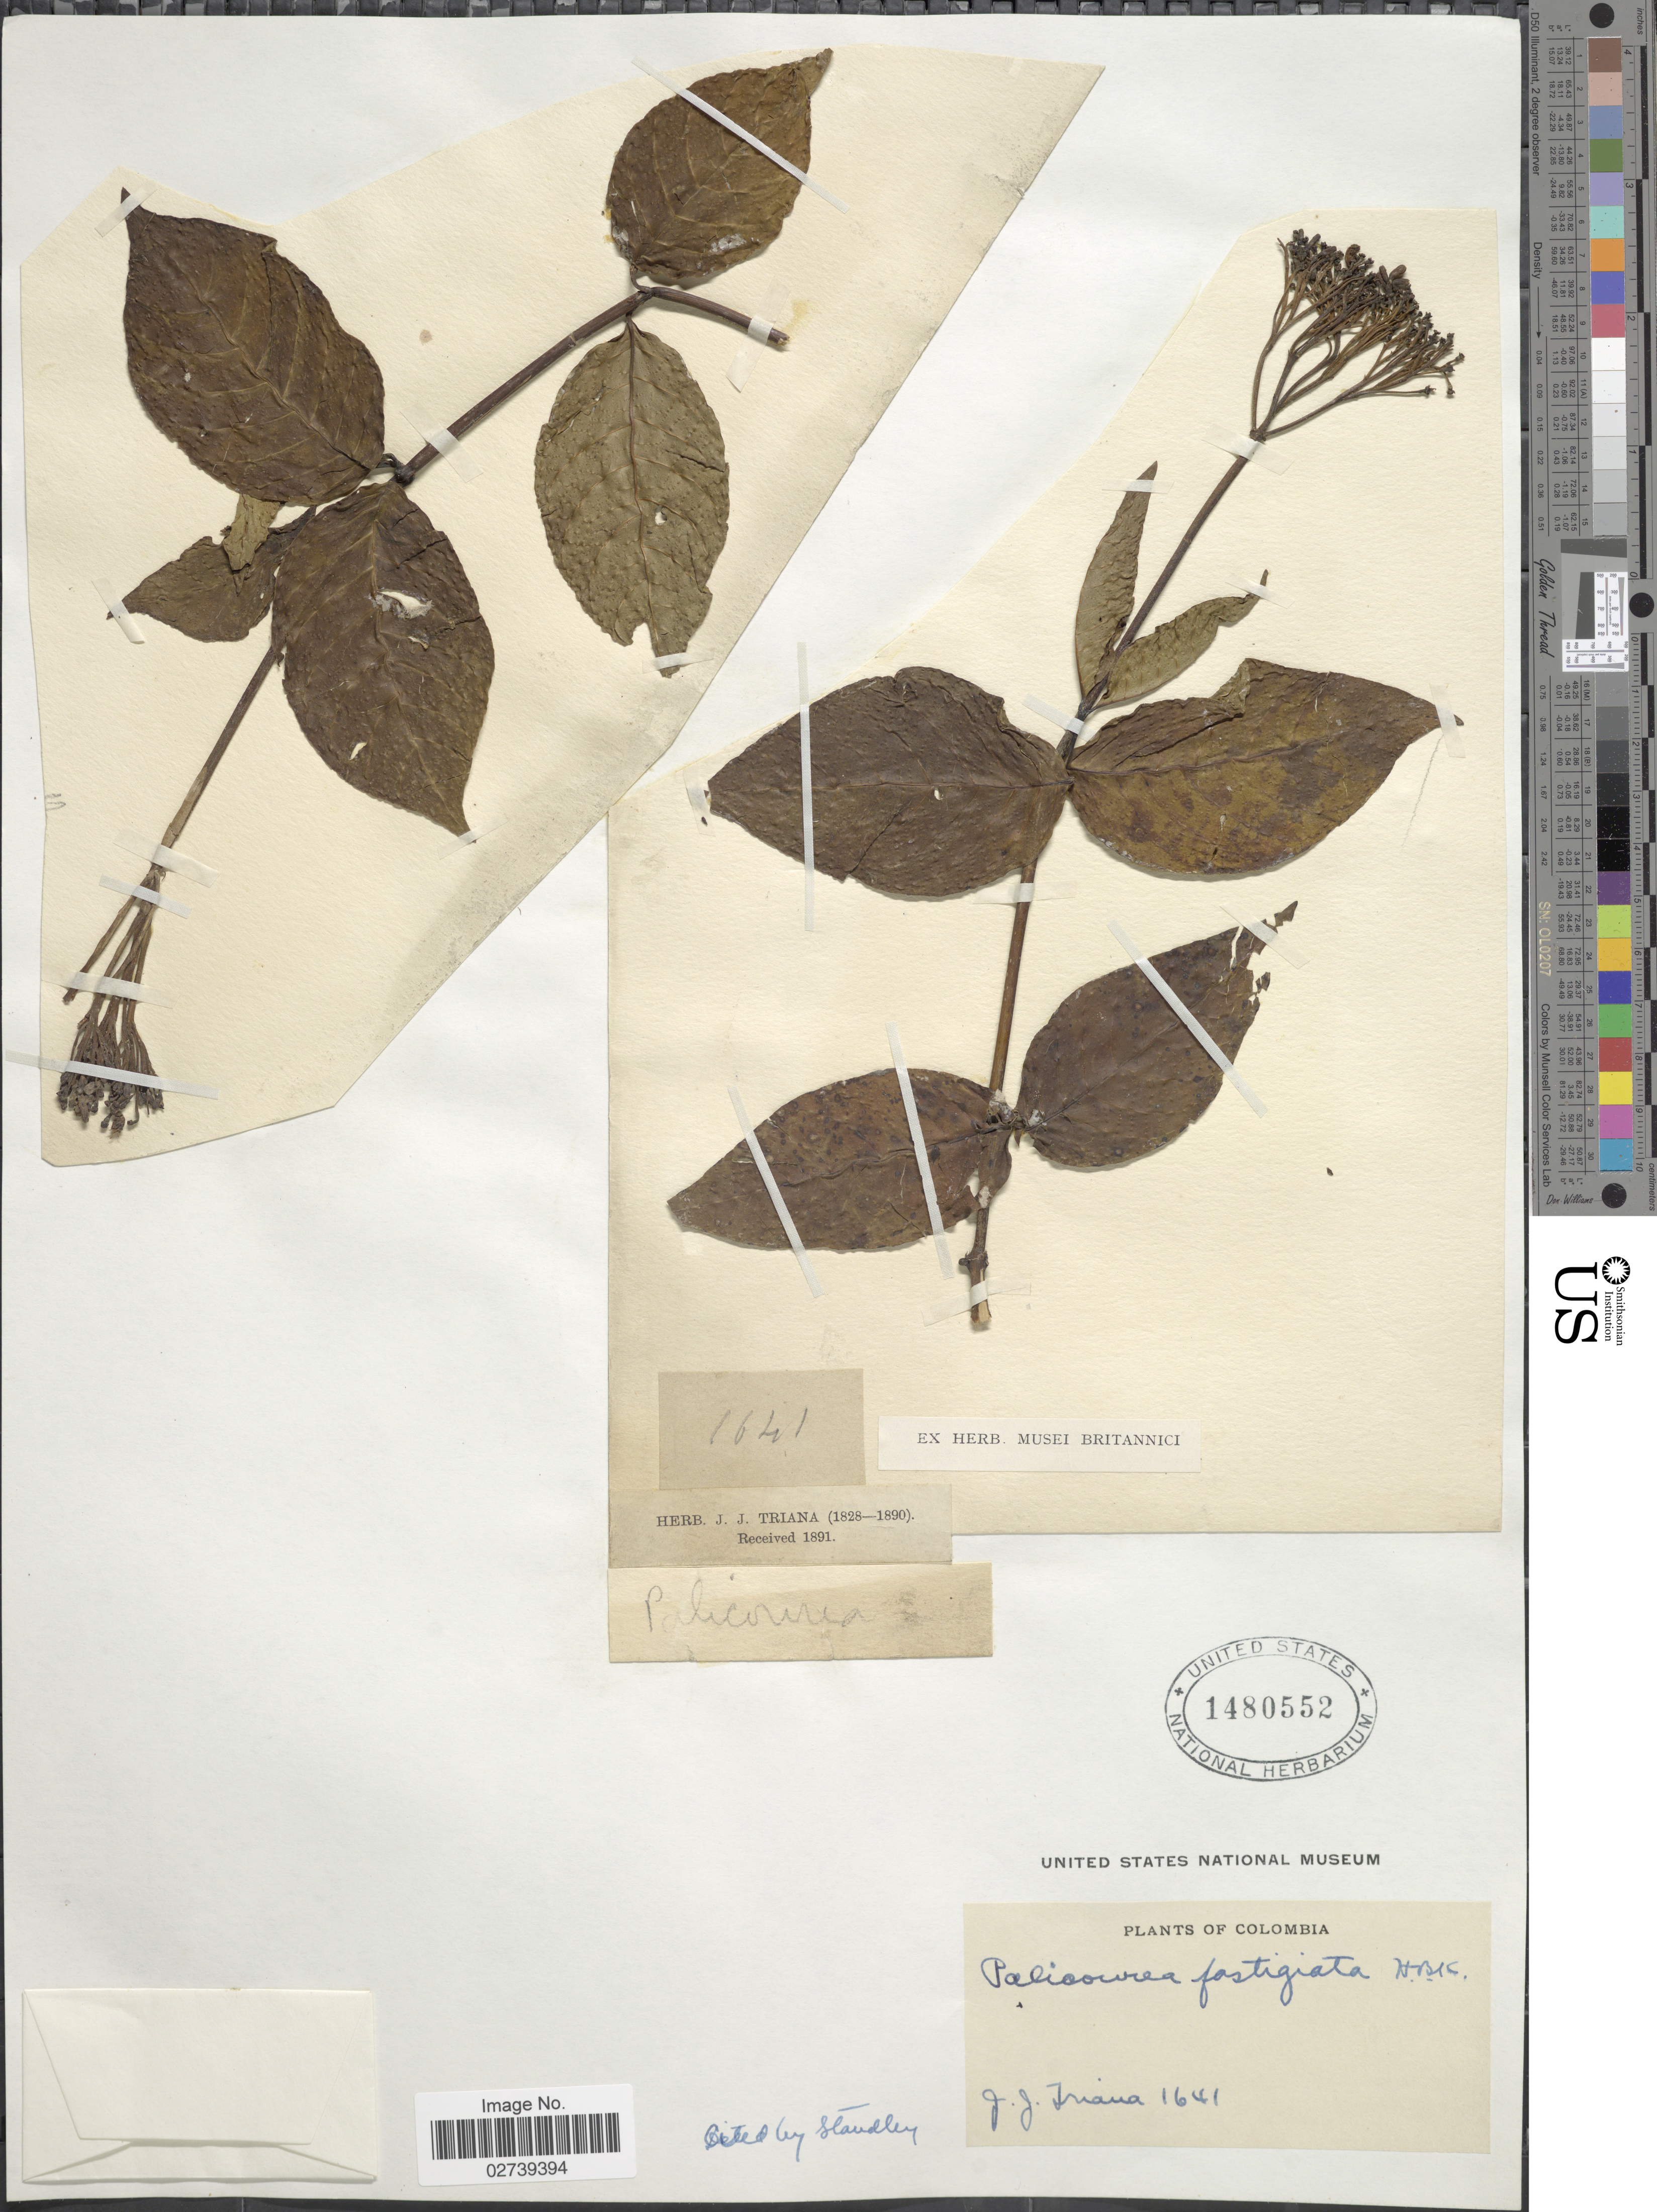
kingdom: Plantae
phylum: Tracheophyta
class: Magnoliopsida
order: Gentianales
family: Rubiaceae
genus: Palicourea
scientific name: Palicourea crocea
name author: (Sw.) Schult.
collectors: J. J. Triana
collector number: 1641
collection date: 1828/1890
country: Colombia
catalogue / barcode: US 1480552